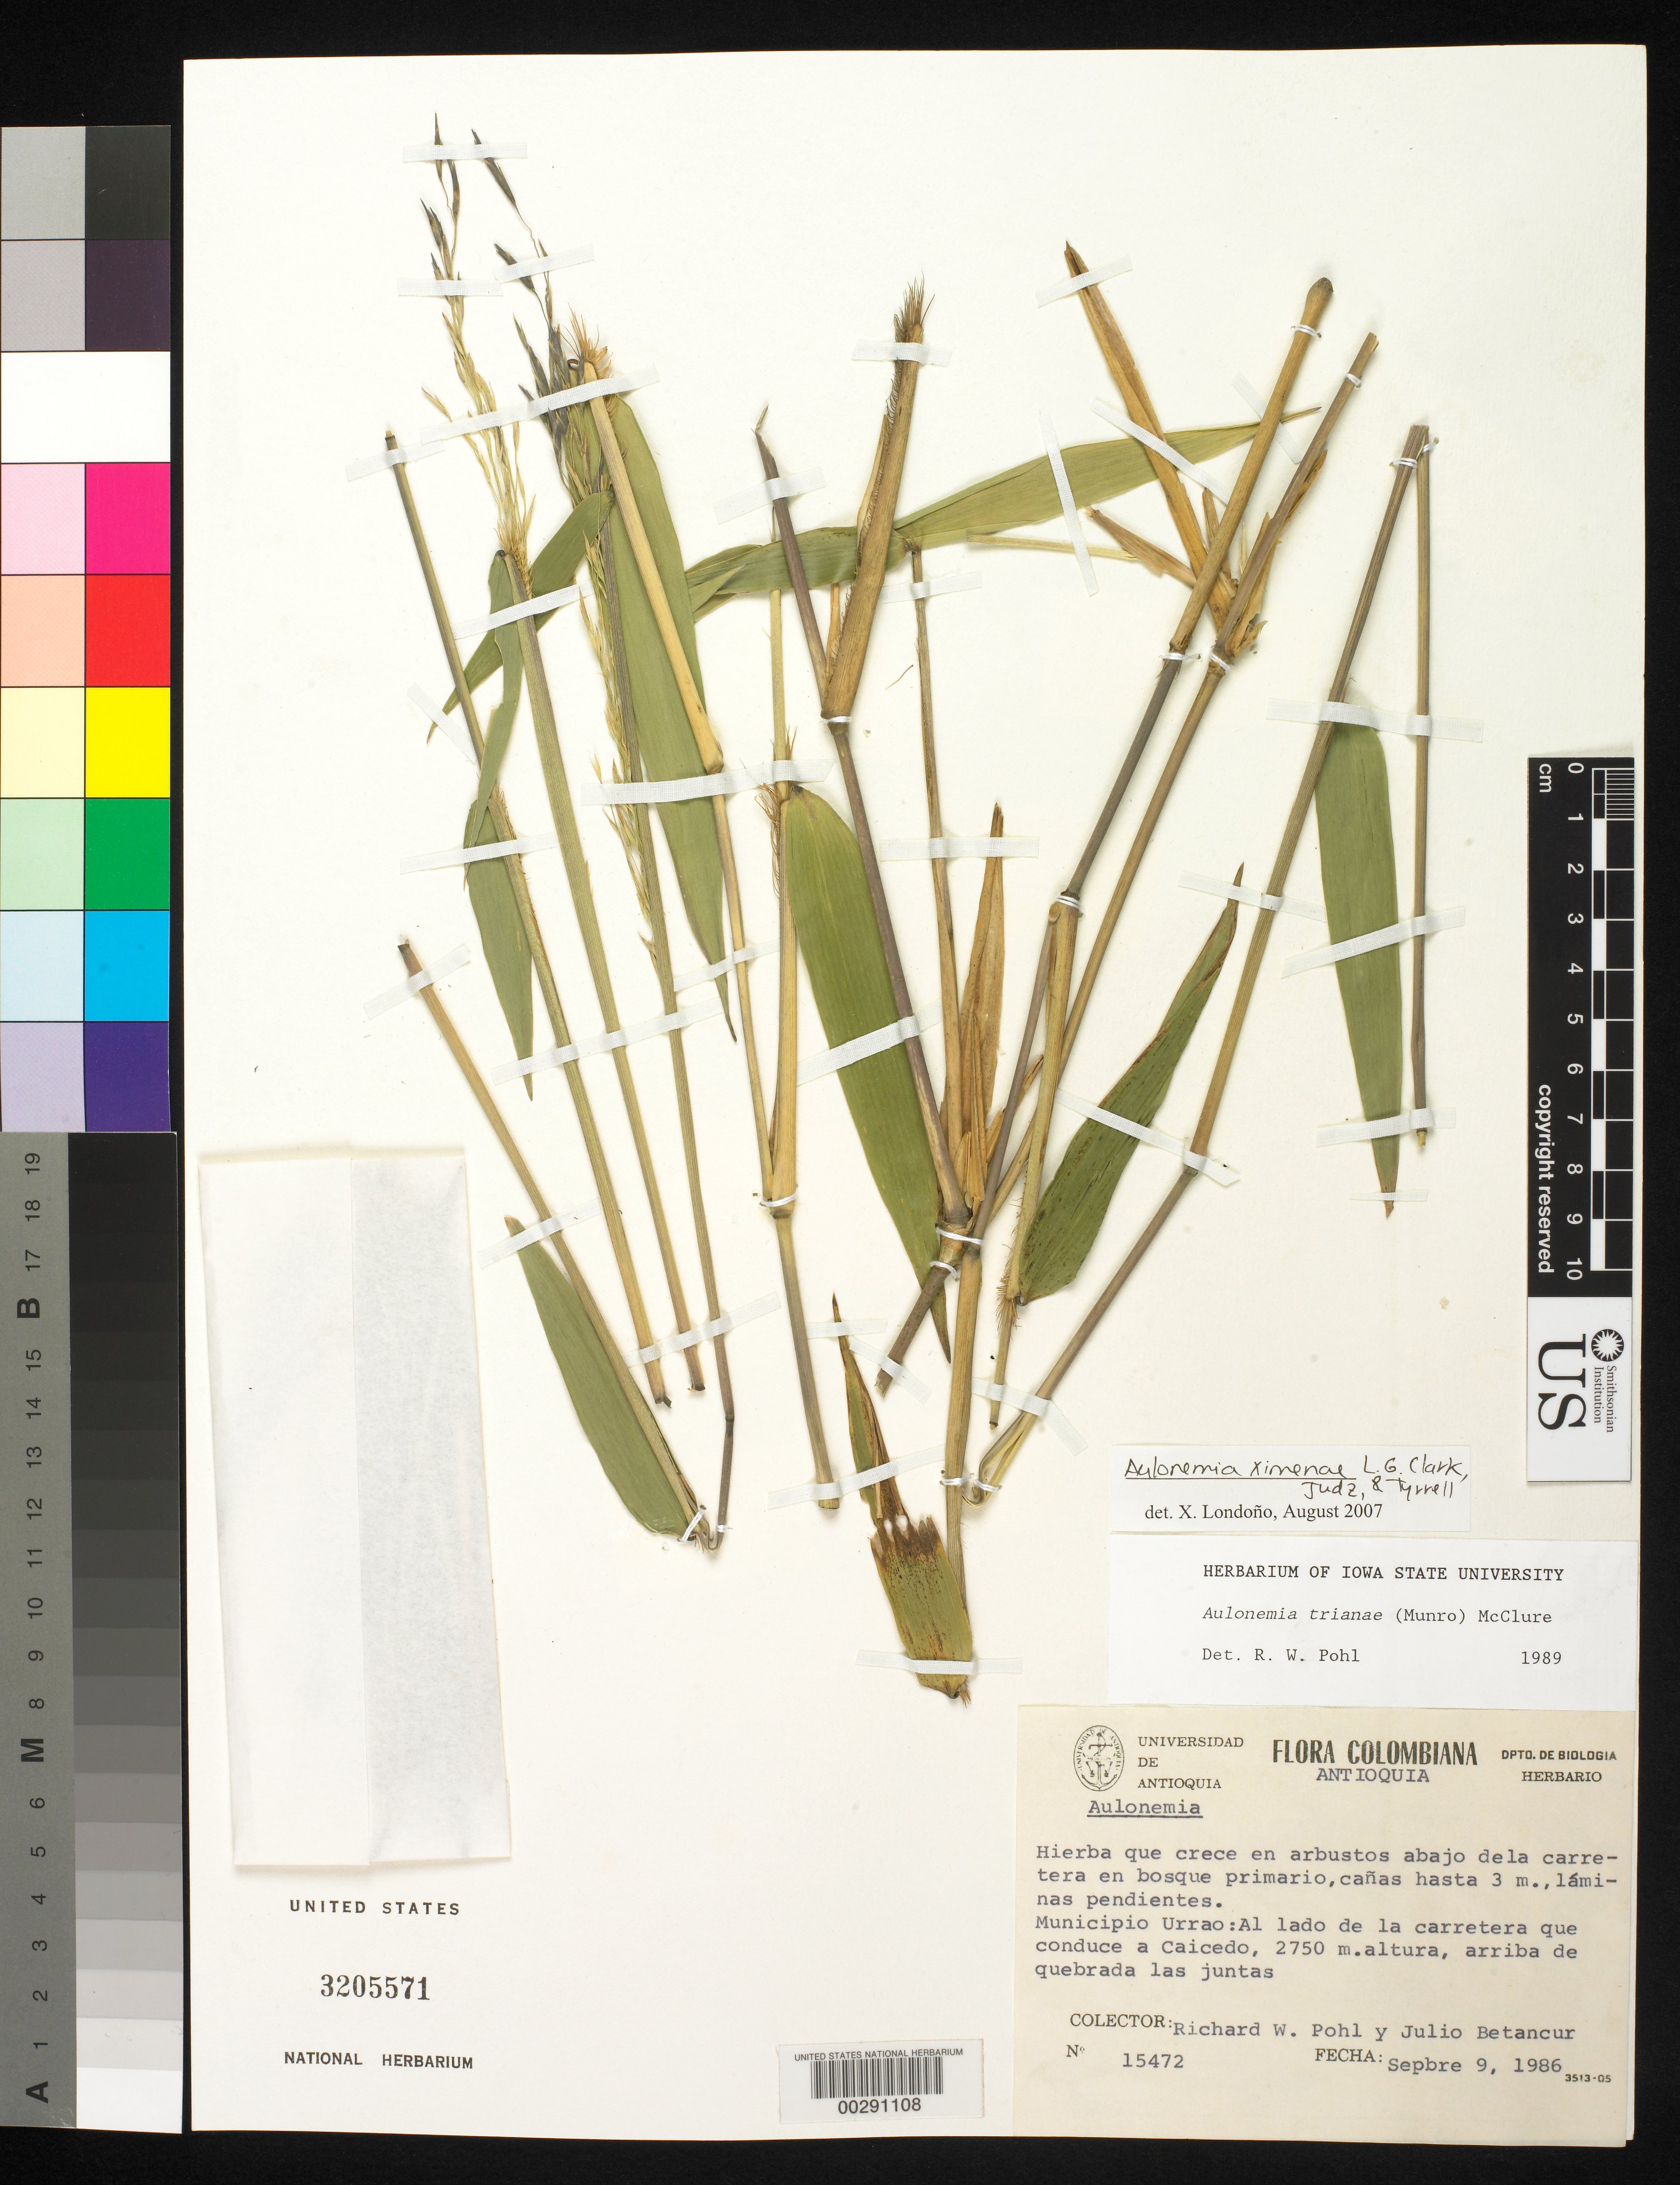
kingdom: Plantae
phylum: Tracheophyta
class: Liliopsida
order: Poales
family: Poaceae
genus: Aulonemia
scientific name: Aulonemia ximenae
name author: L.G. Clark et al.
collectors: R. W. Pohl & J. C. Betancur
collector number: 15472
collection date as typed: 09 Sep 1986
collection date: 1986-09-09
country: Colombia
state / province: Antioquia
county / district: Urrao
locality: Road that goes to Caicedo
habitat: Above the quebrada las juntas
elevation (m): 2750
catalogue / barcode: US 3205571